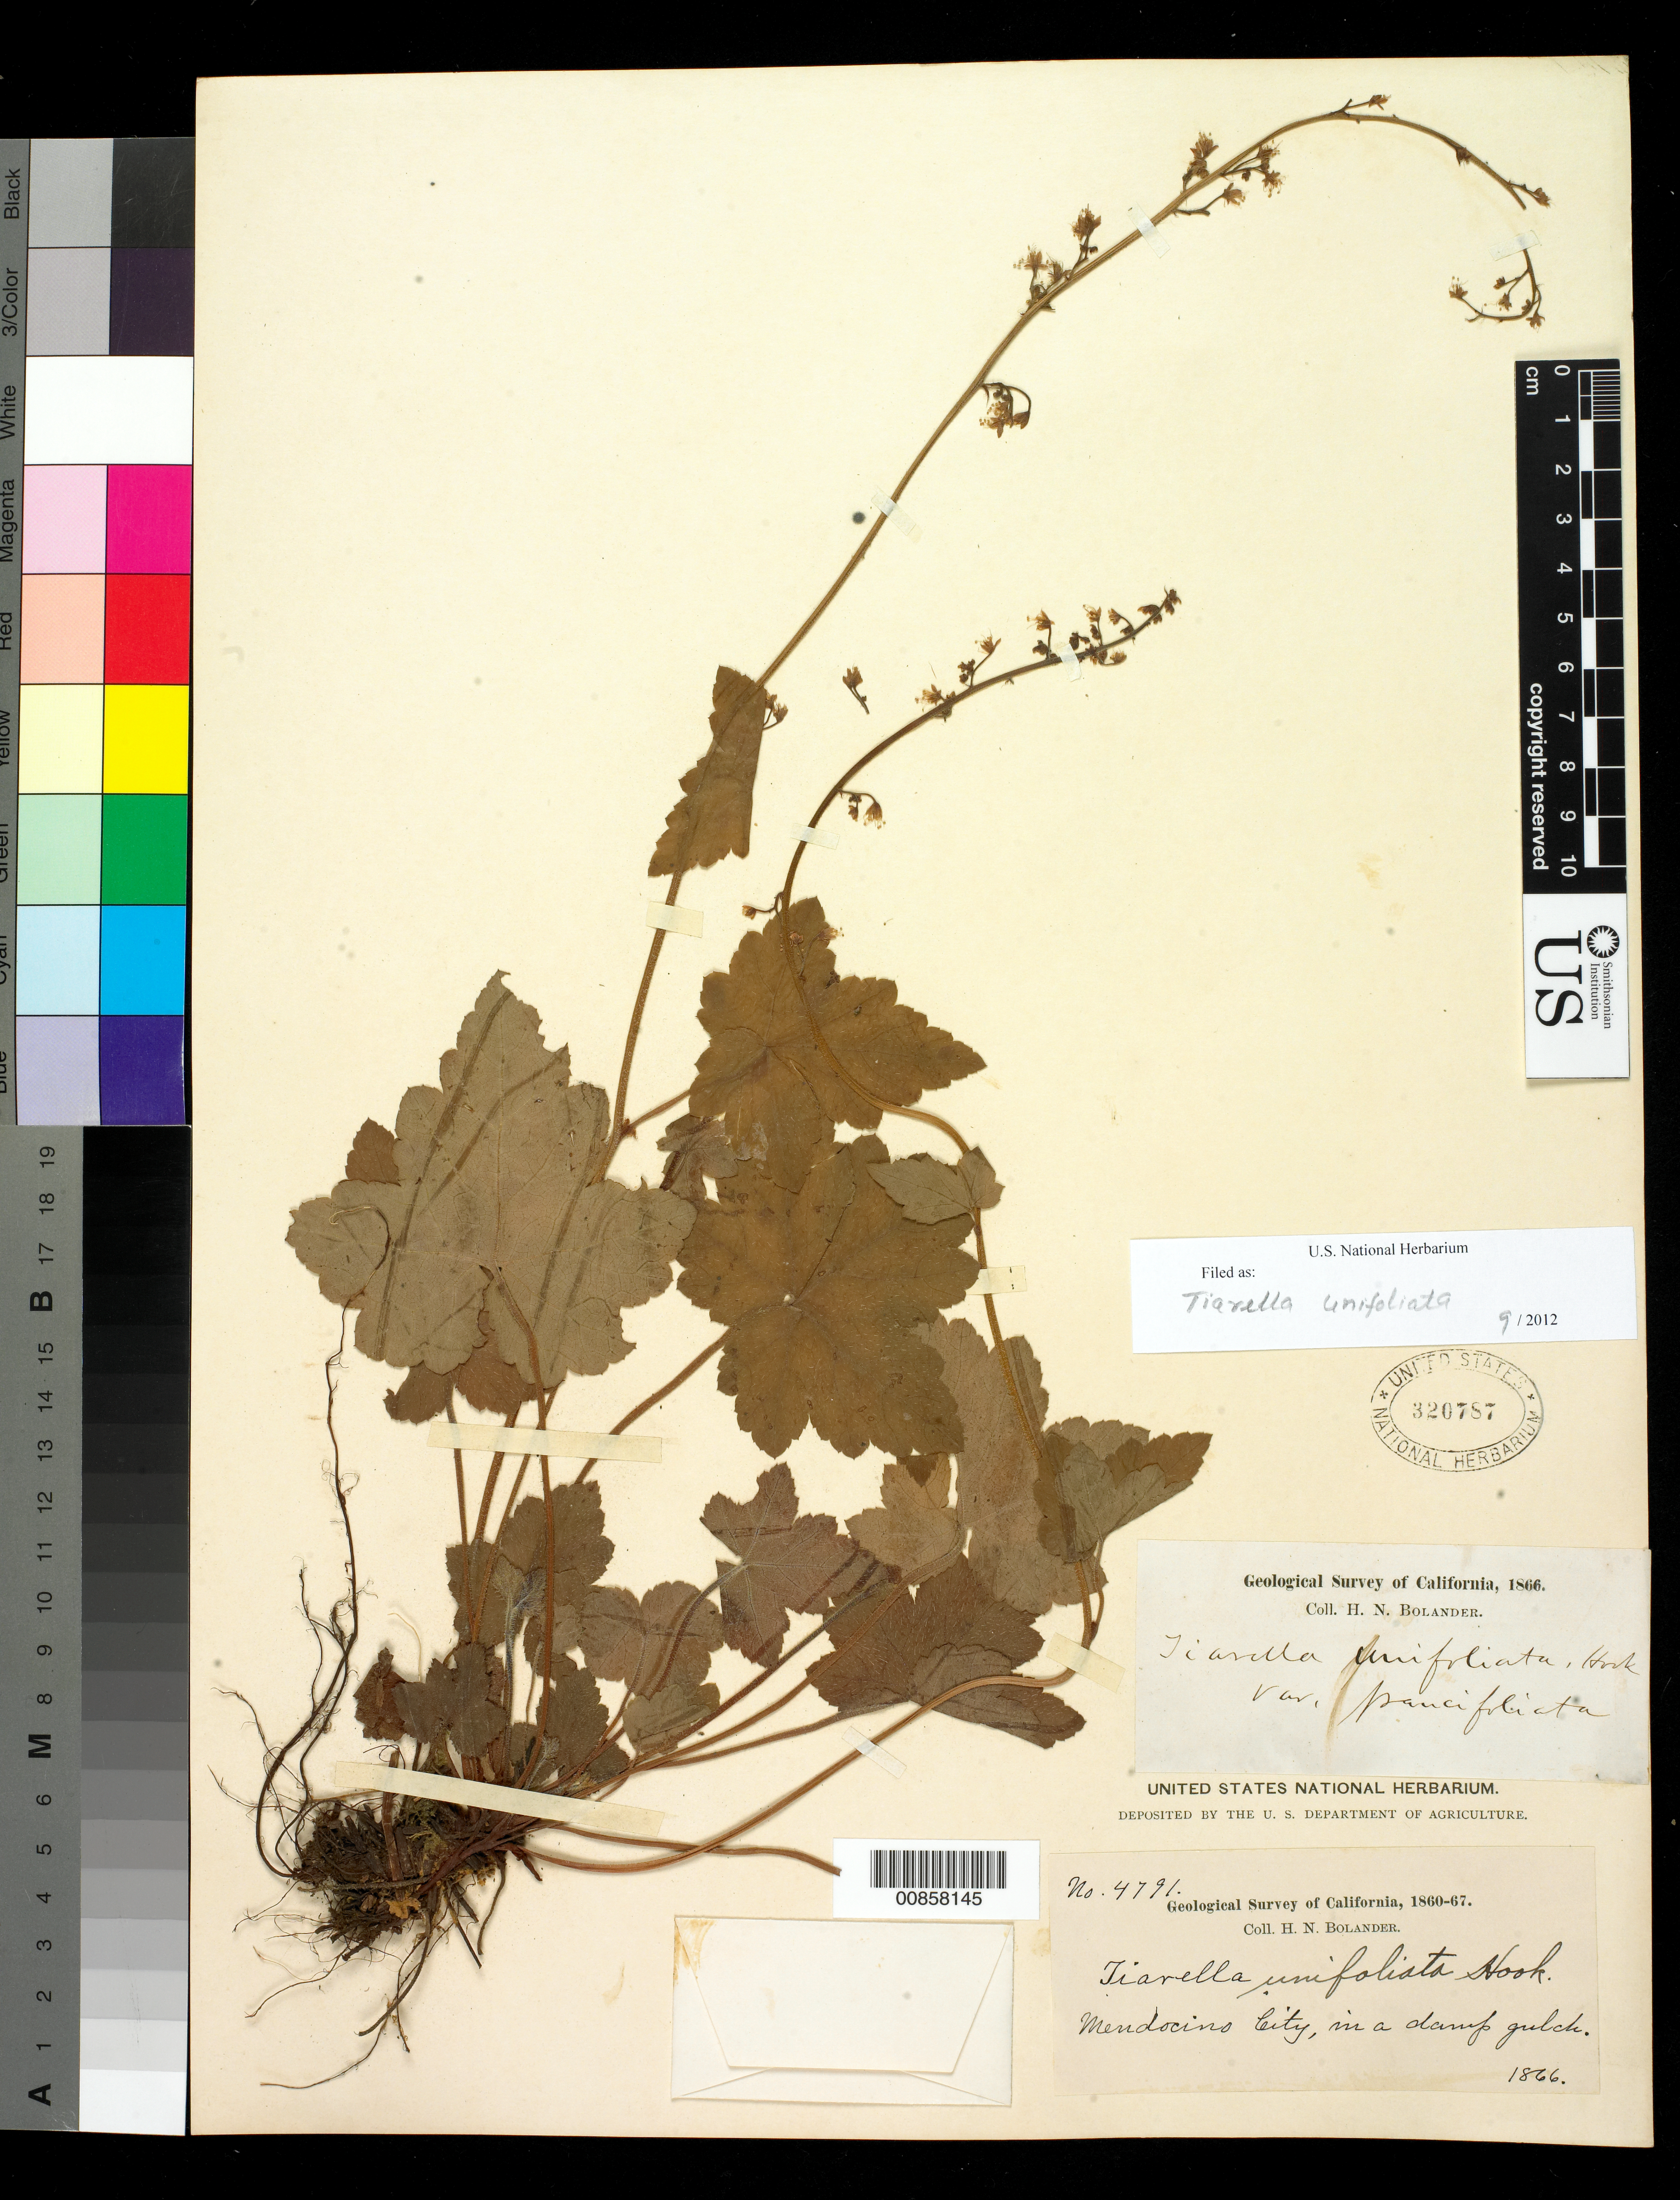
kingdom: Plantae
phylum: Tracheophyta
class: Magnoliopsida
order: Saxifragales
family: Saxifragaceae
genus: Tiarella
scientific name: Tiarella unifoliata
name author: Hook.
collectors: H. Bolander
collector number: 4791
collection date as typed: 1866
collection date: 1866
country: United States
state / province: California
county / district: Mendocino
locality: Mendocino City, in a damp gulch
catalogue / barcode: US 320787